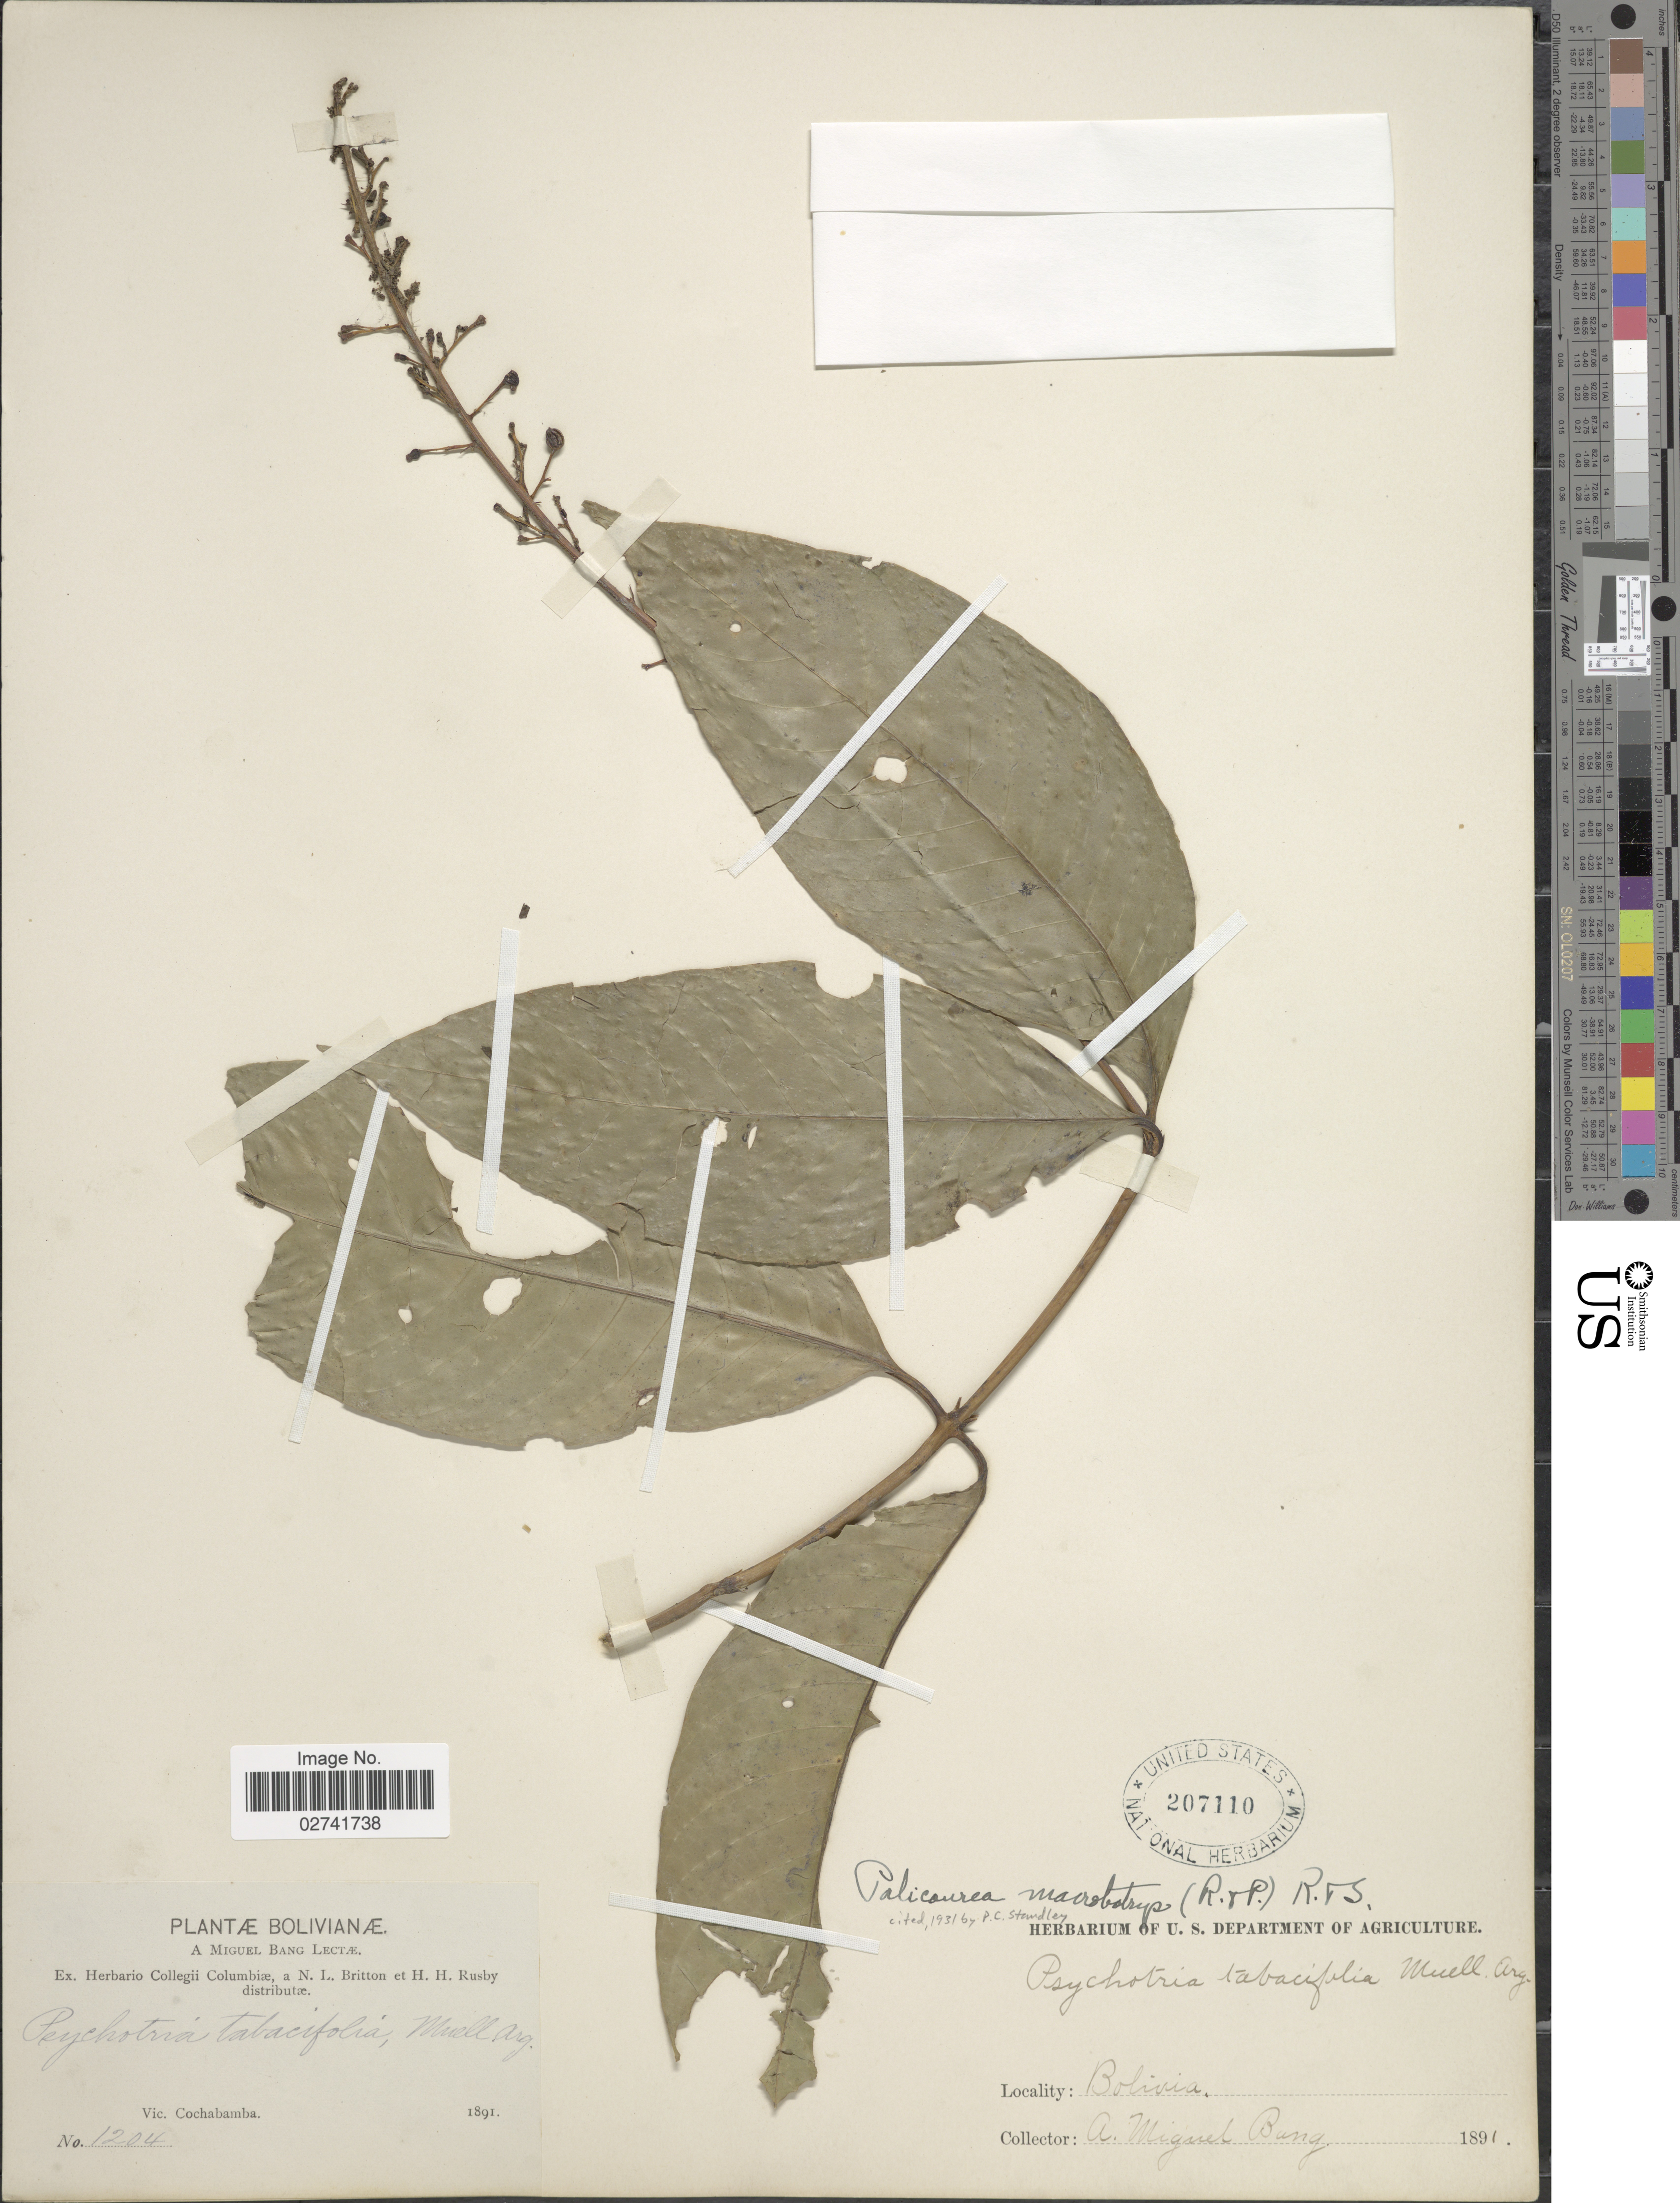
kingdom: Plantae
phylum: Tracheophyta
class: Magnoliopsida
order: Gentianales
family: Rubiaceae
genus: Palicourea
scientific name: Palicourea macrobotrys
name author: (Ruiz & Pav.) Schult.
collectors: M. Bang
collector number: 1204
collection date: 1891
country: Bolivia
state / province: Cochabamba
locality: Vic. Cochabamba.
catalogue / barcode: US 207110